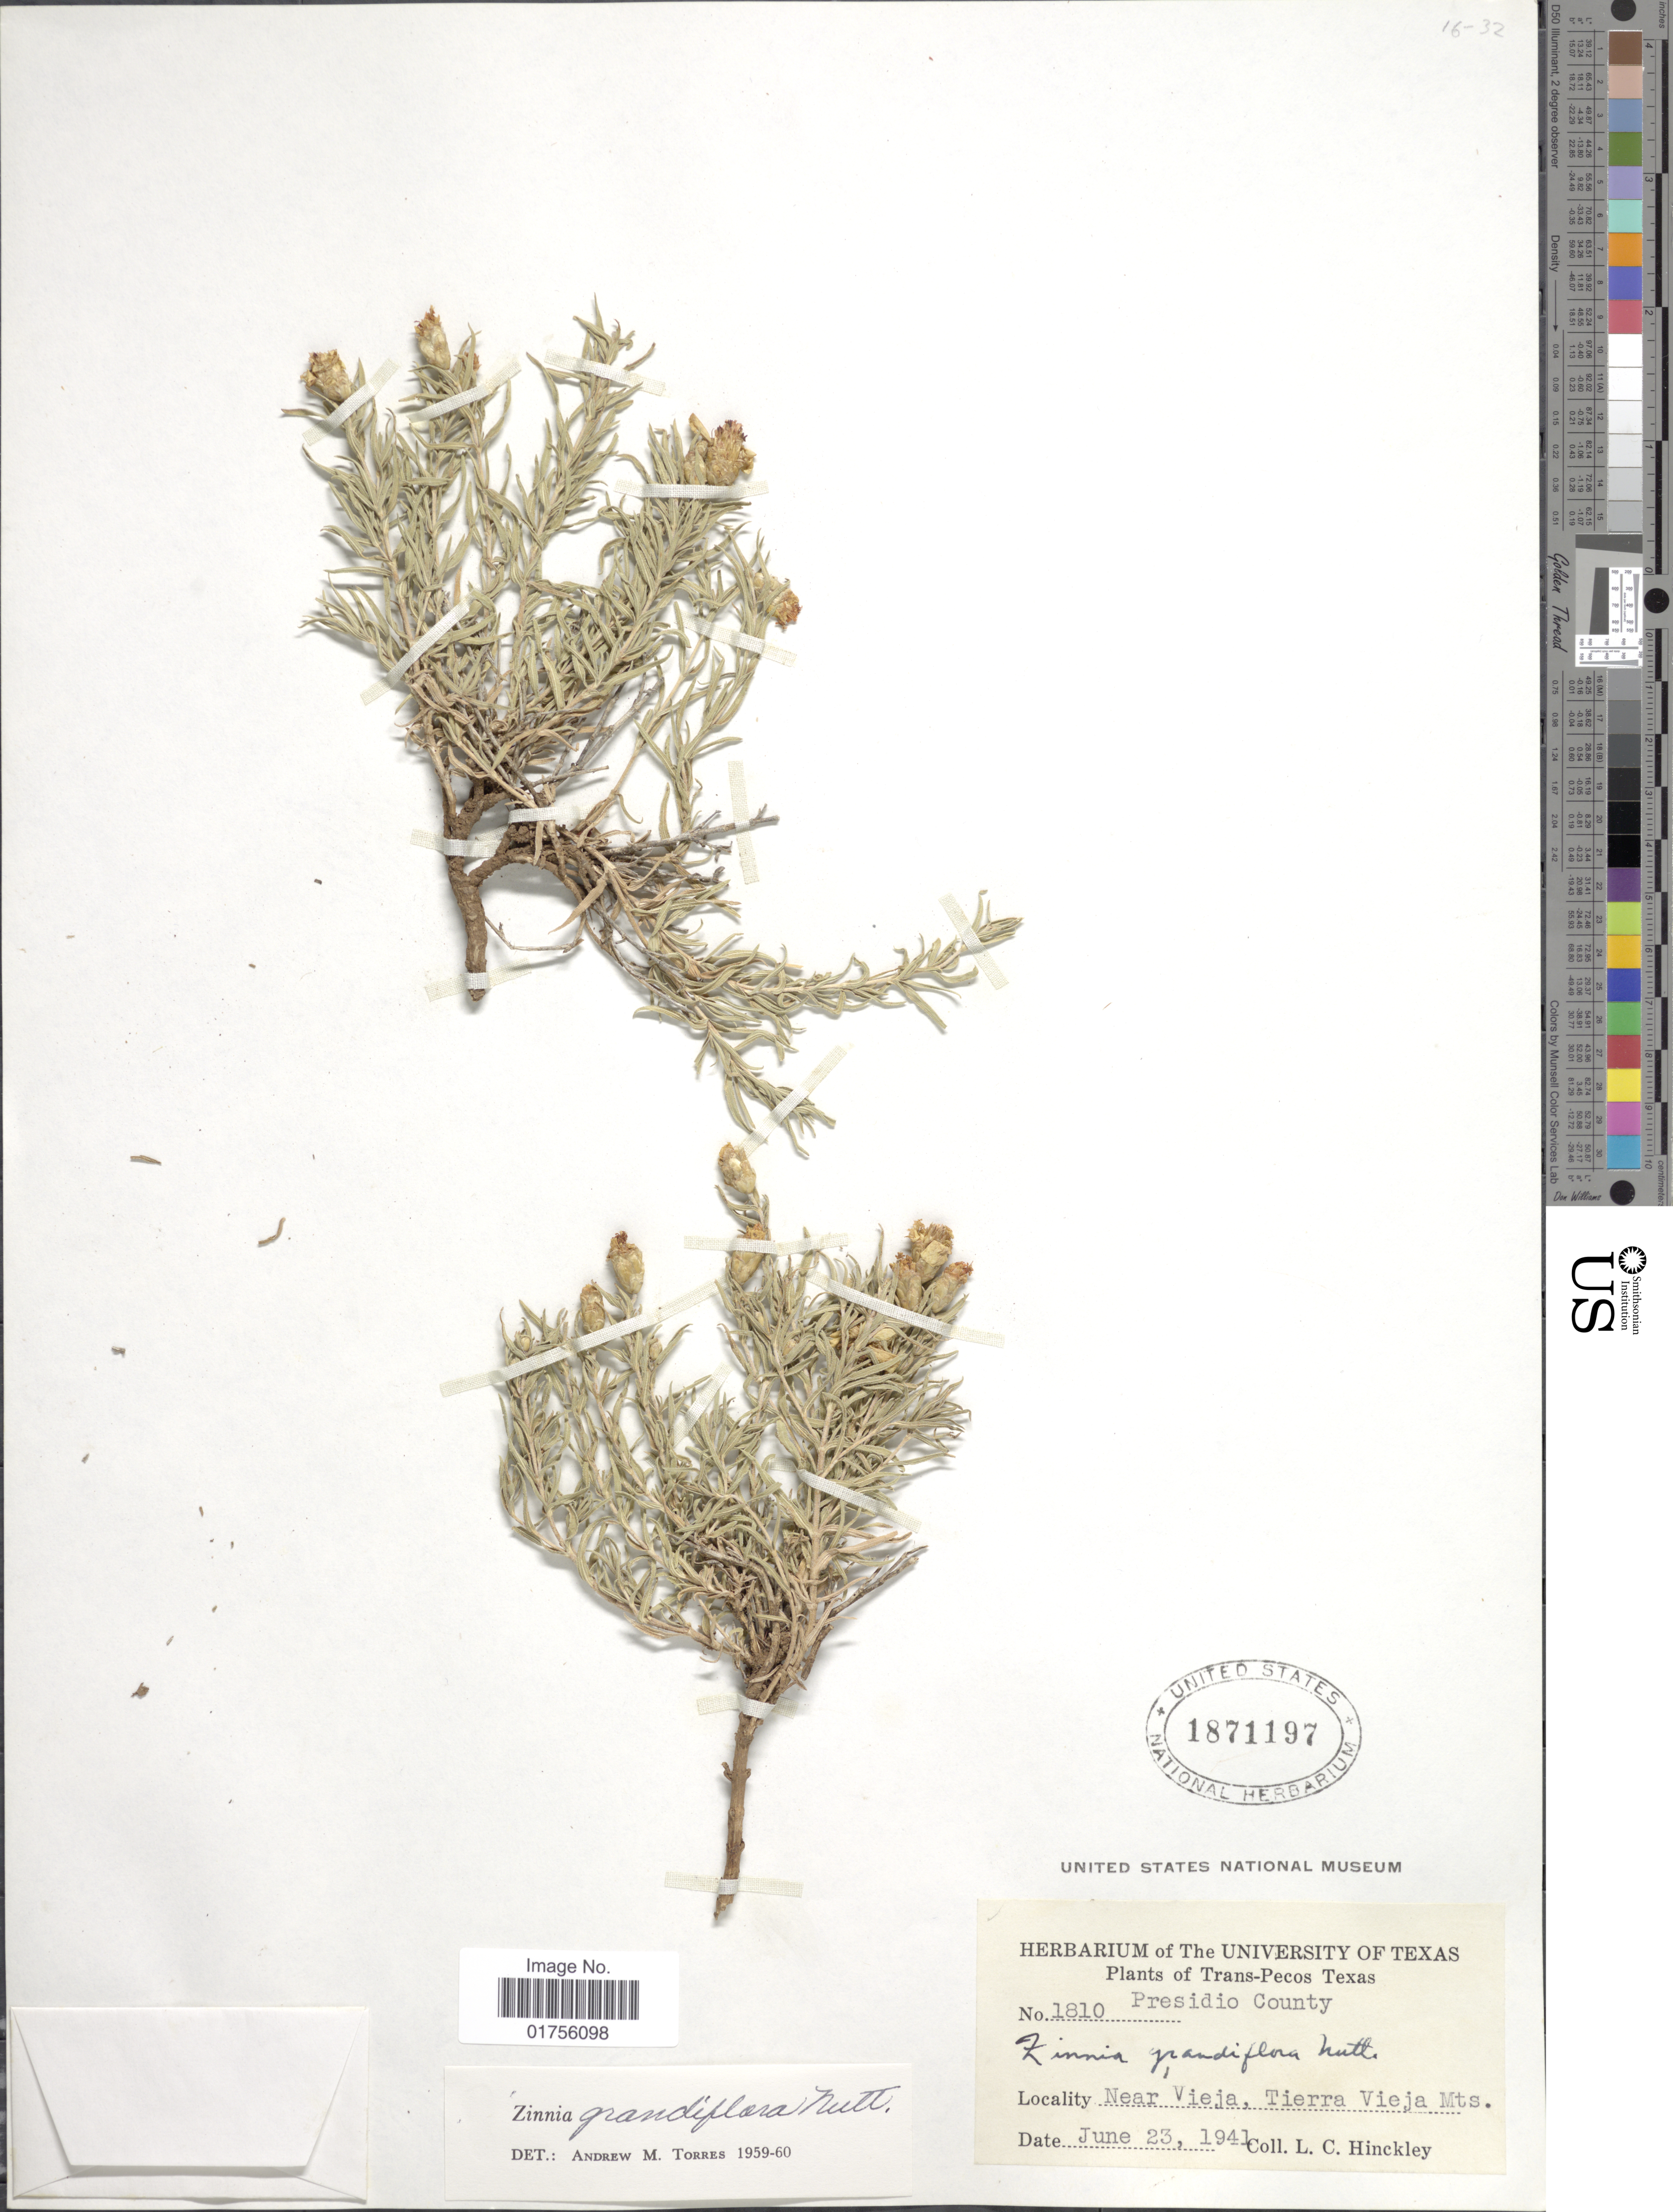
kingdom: Plantae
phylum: Tracheophyta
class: Magnoliopsida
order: Asterales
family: Asteraceae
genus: Zinnia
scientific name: Zinnia grandiflora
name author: Nutt.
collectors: L. Hinckley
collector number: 1810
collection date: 1941-06-23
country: United States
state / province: Texas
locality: Trans-Pecos Texas, Near Vieja, Tierra Vieja Mts.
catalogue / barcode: US 1871197